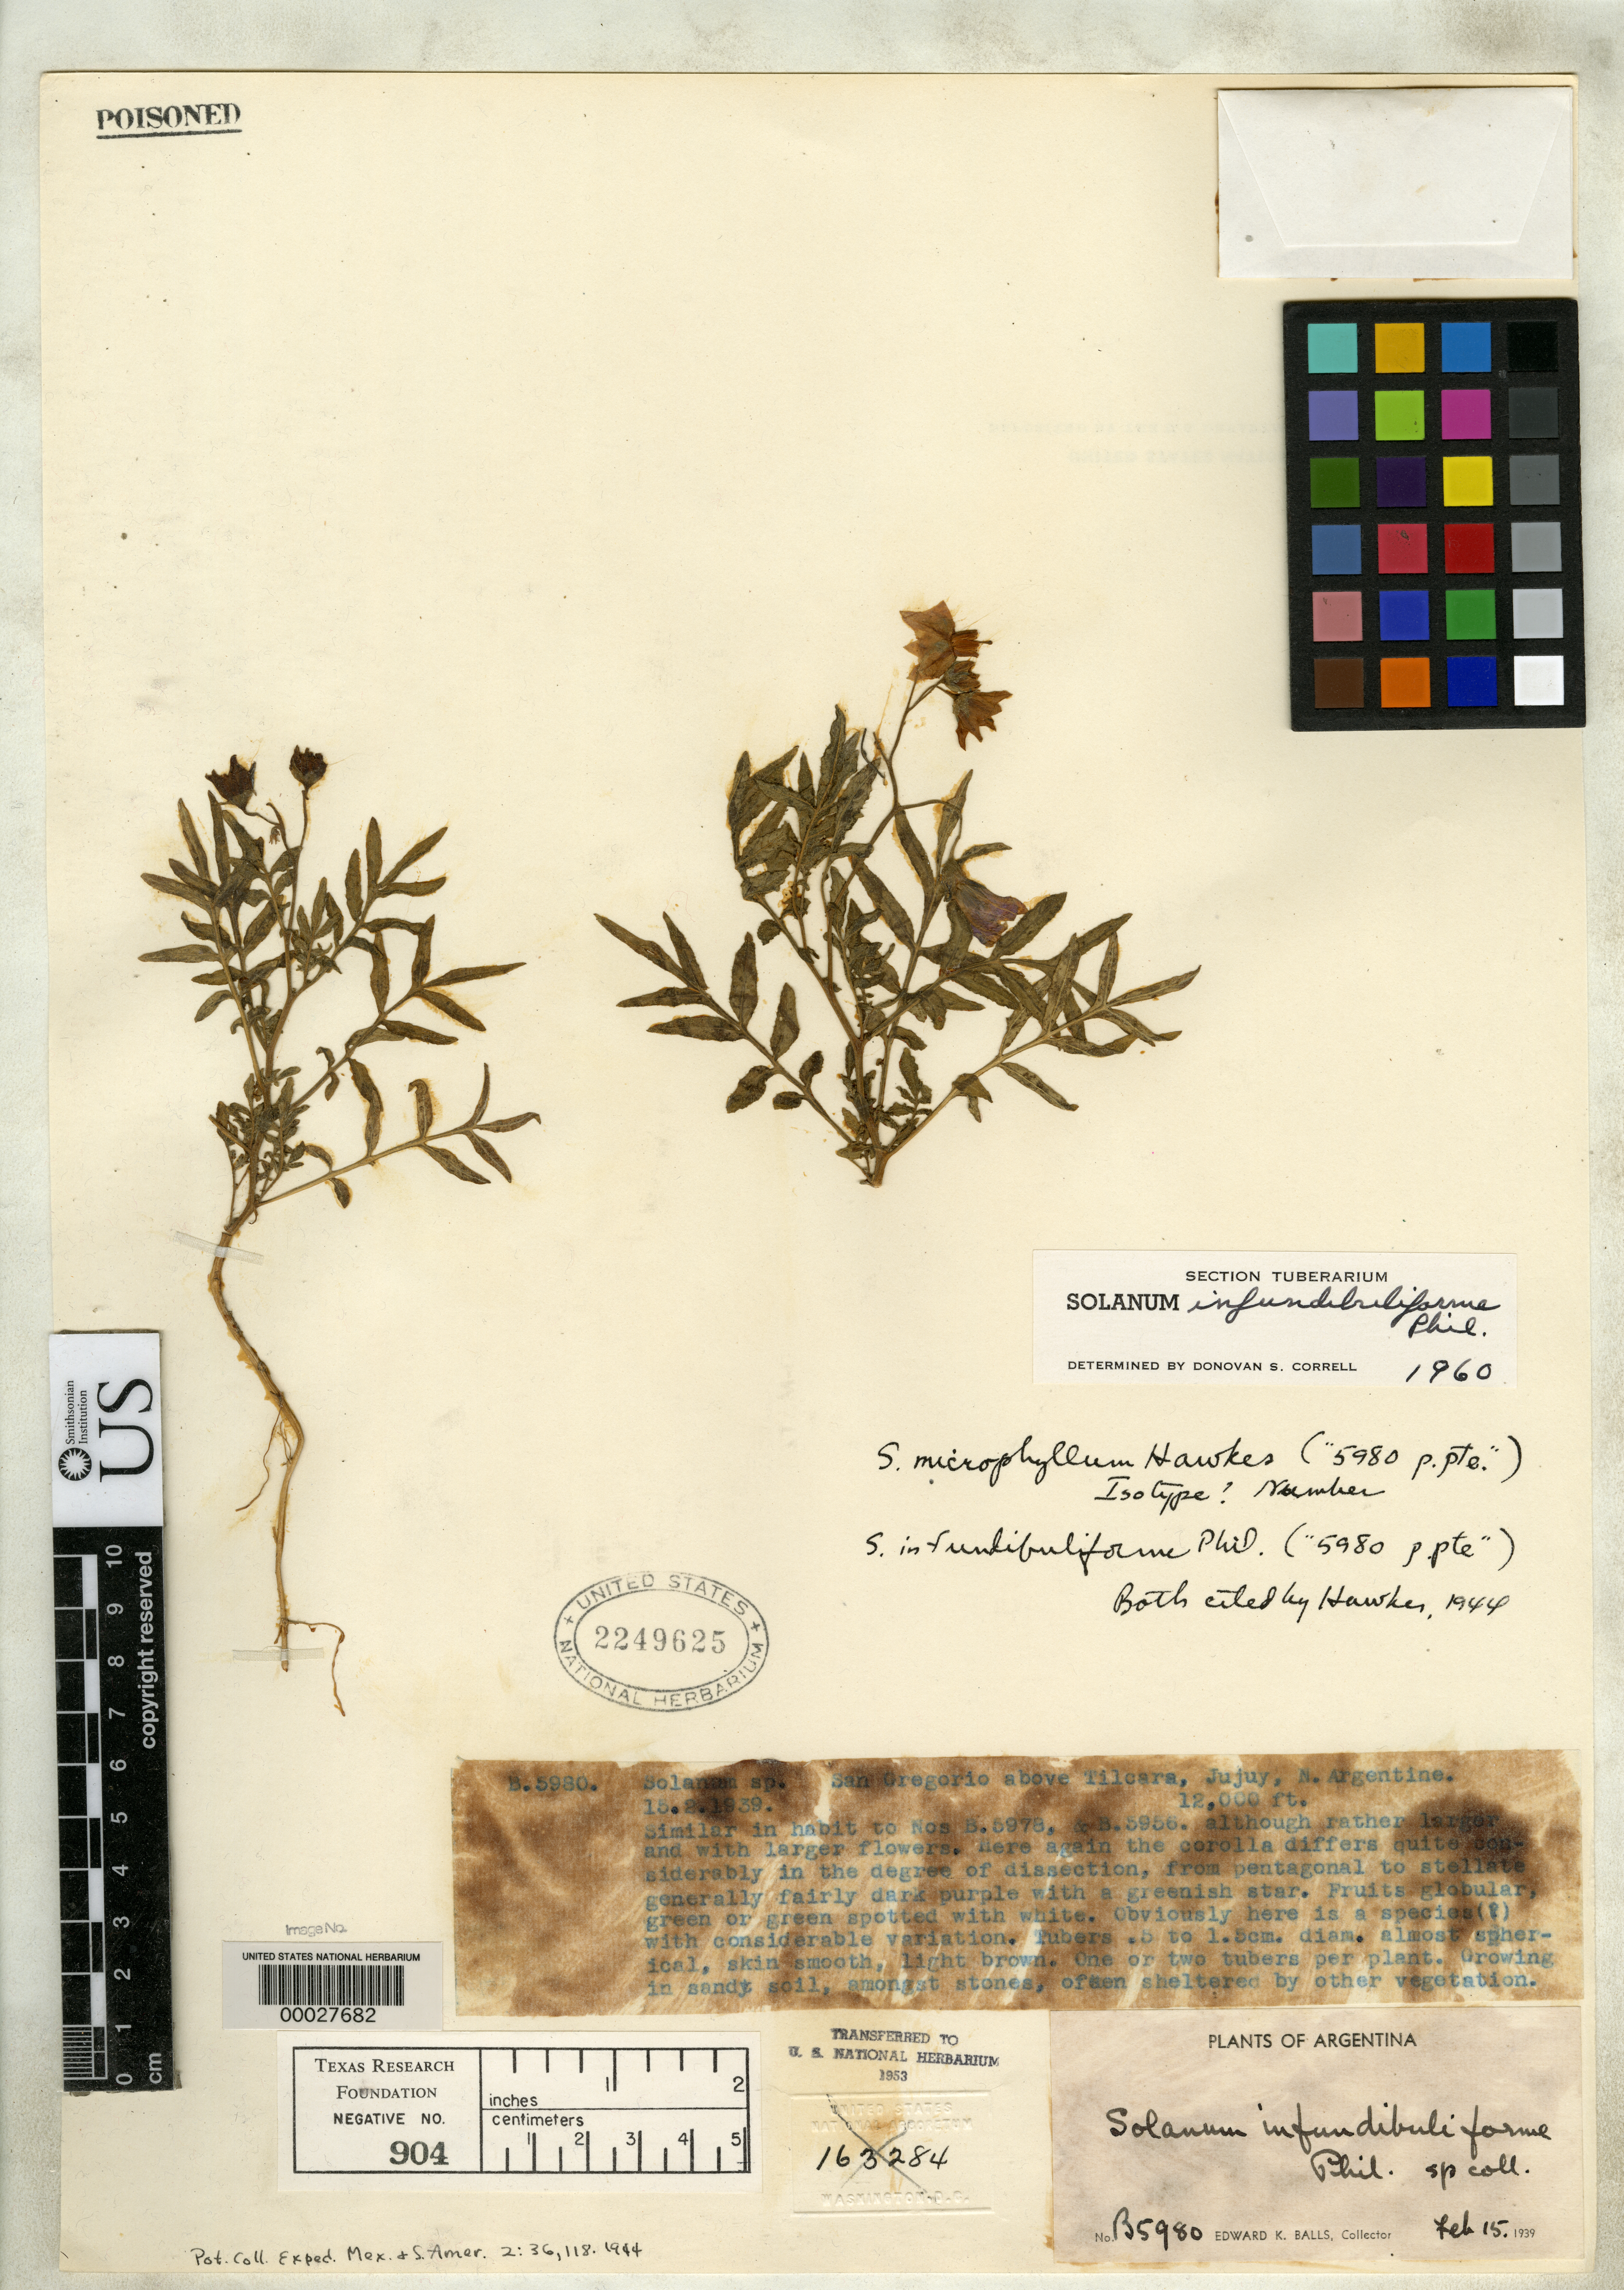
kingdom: Plantae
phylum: Tracheophyta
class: Magnoliopsida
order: Solanales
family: Solanaceae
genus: Solanum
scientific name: Solanum microphyllum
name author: Hawkes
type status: Isotype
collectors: E. K. Balls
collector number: B 5980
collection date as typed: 15 Feb 1939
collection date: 1939-02-15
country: Argentina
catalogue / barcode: US 2249625